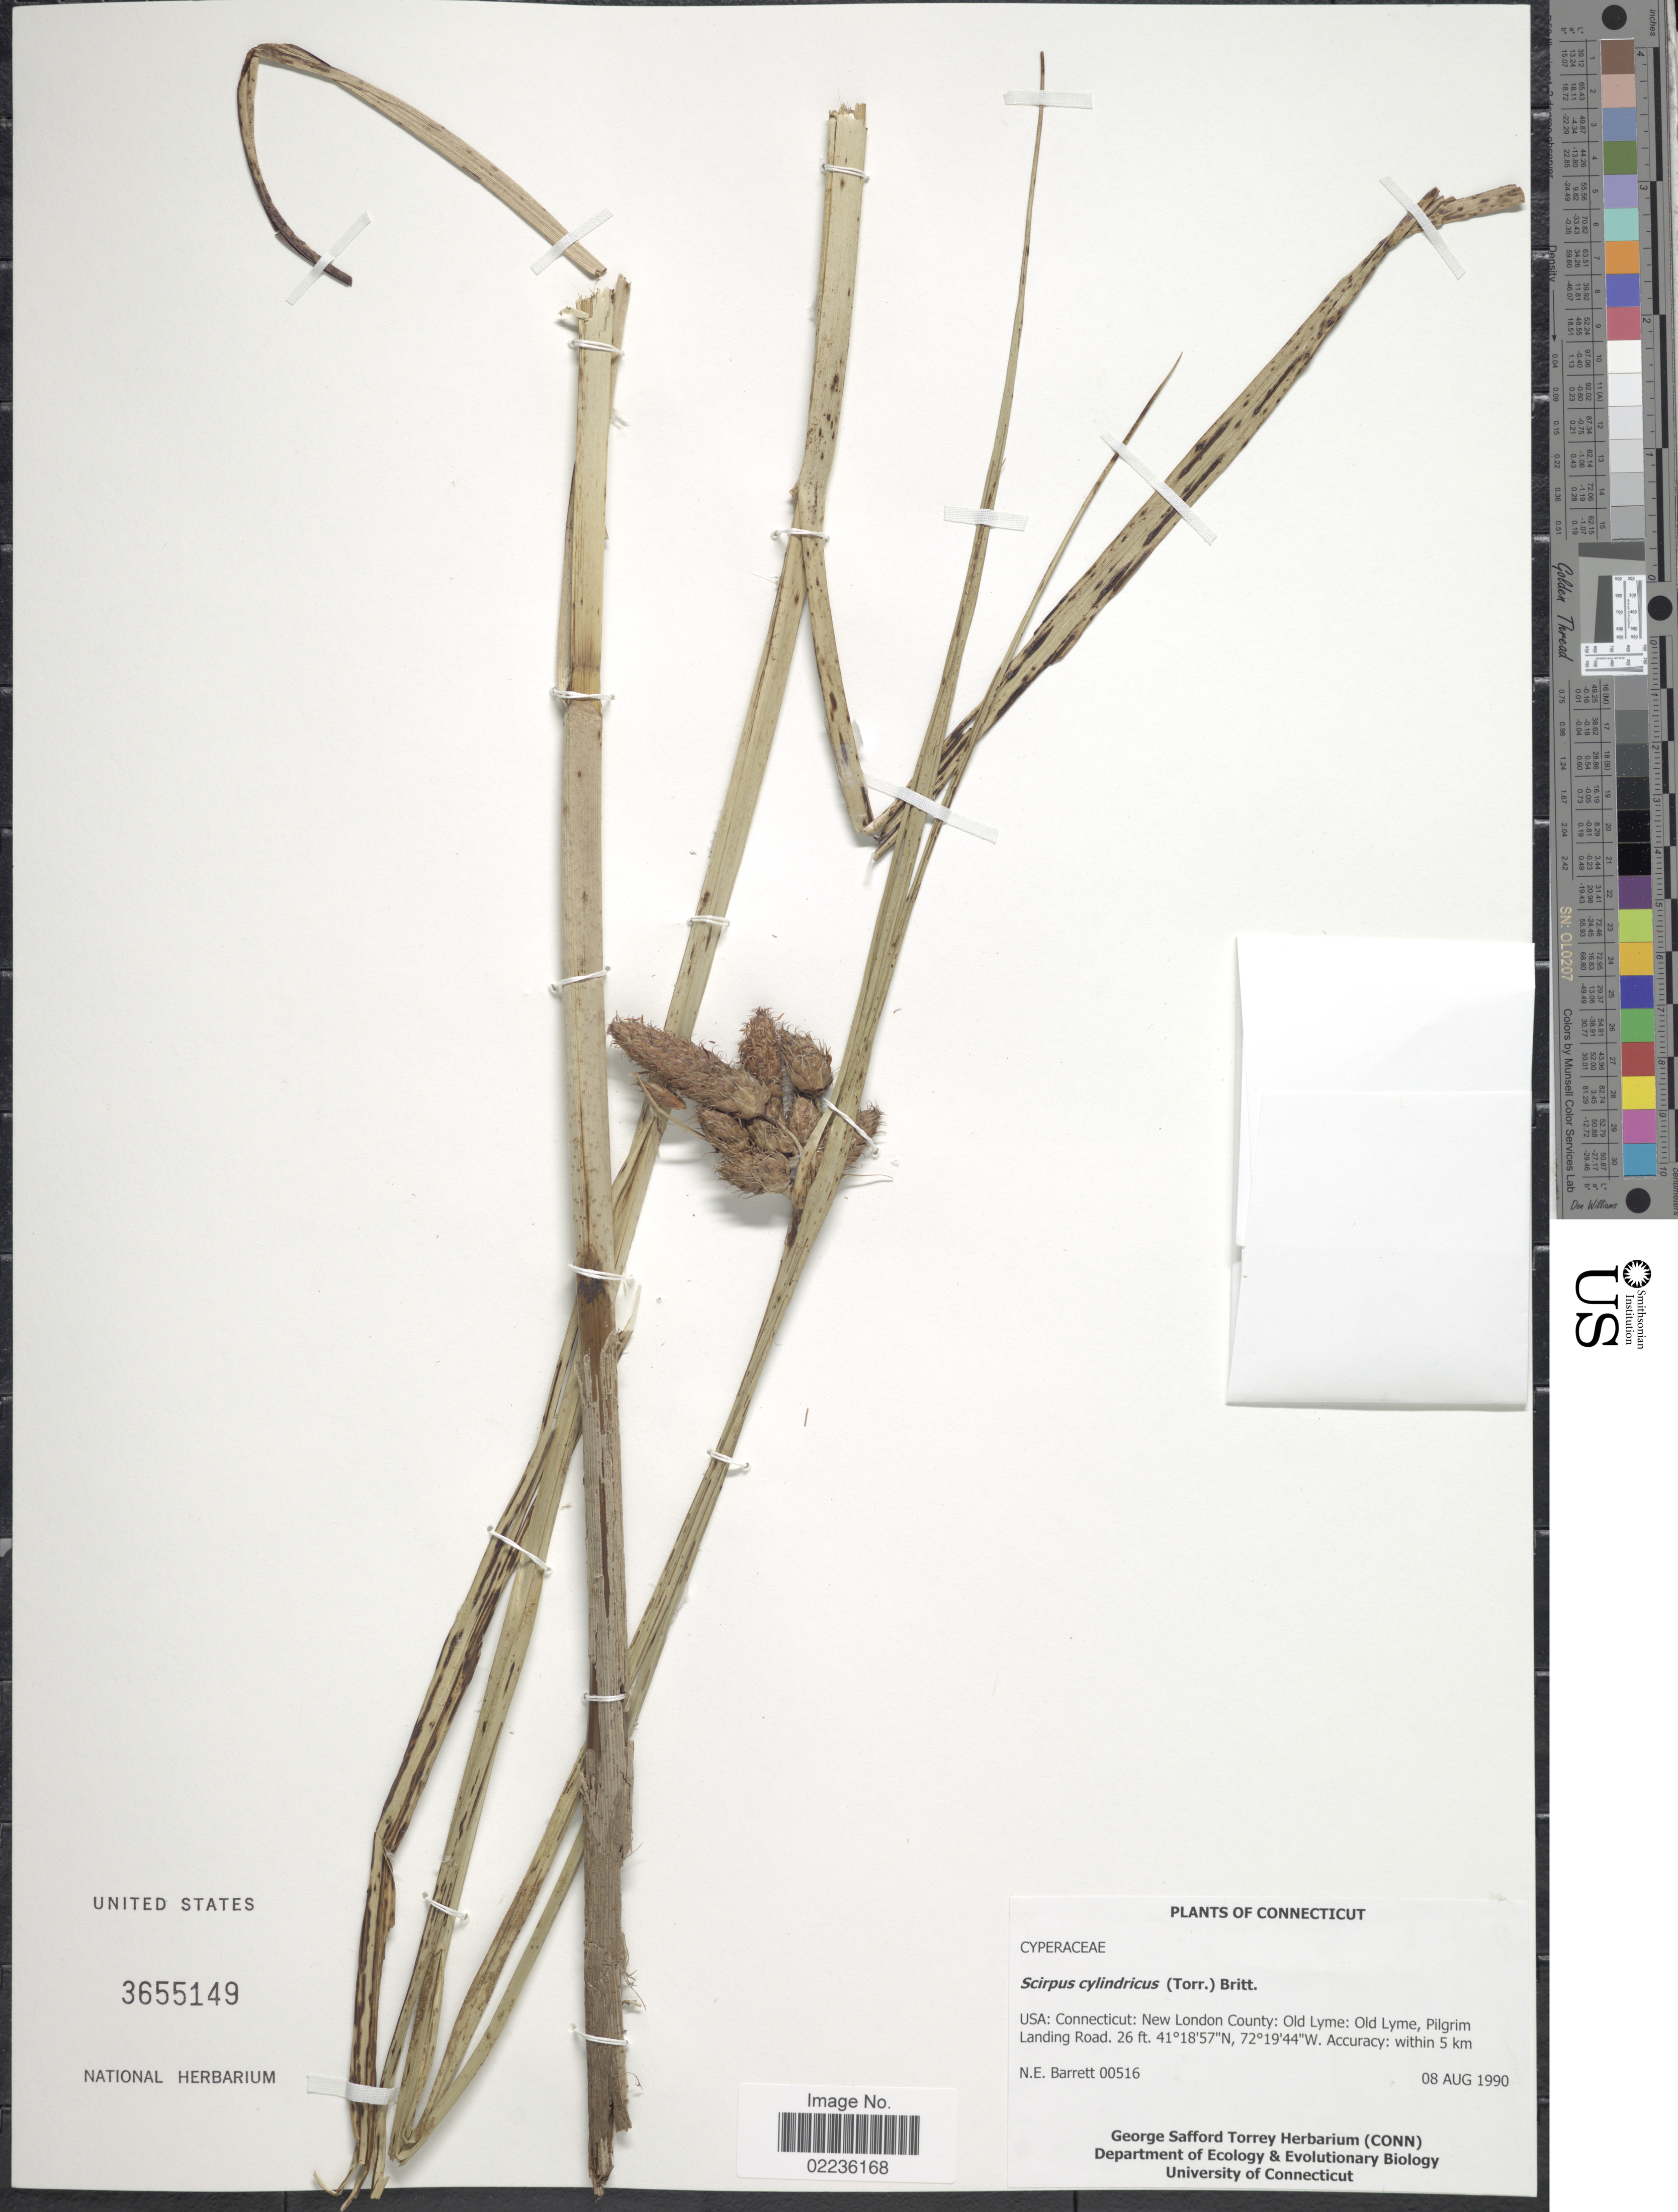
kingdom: Plantae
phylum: Tracheophyta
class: Liliopsida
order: Poales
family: Cyperaceae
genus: Bolboschoenus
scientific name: Bolboschoenus robustus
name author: (Pursh) Soják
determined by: Naczi, R. F. C.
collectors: N. Barrett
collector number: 00516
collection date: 1990-08-08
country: United States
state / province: Connecticut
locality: USA: New London County: Old Lyme: Old Lyme, Pilgrim Landing Road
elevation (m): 8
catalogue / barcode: US 3655149